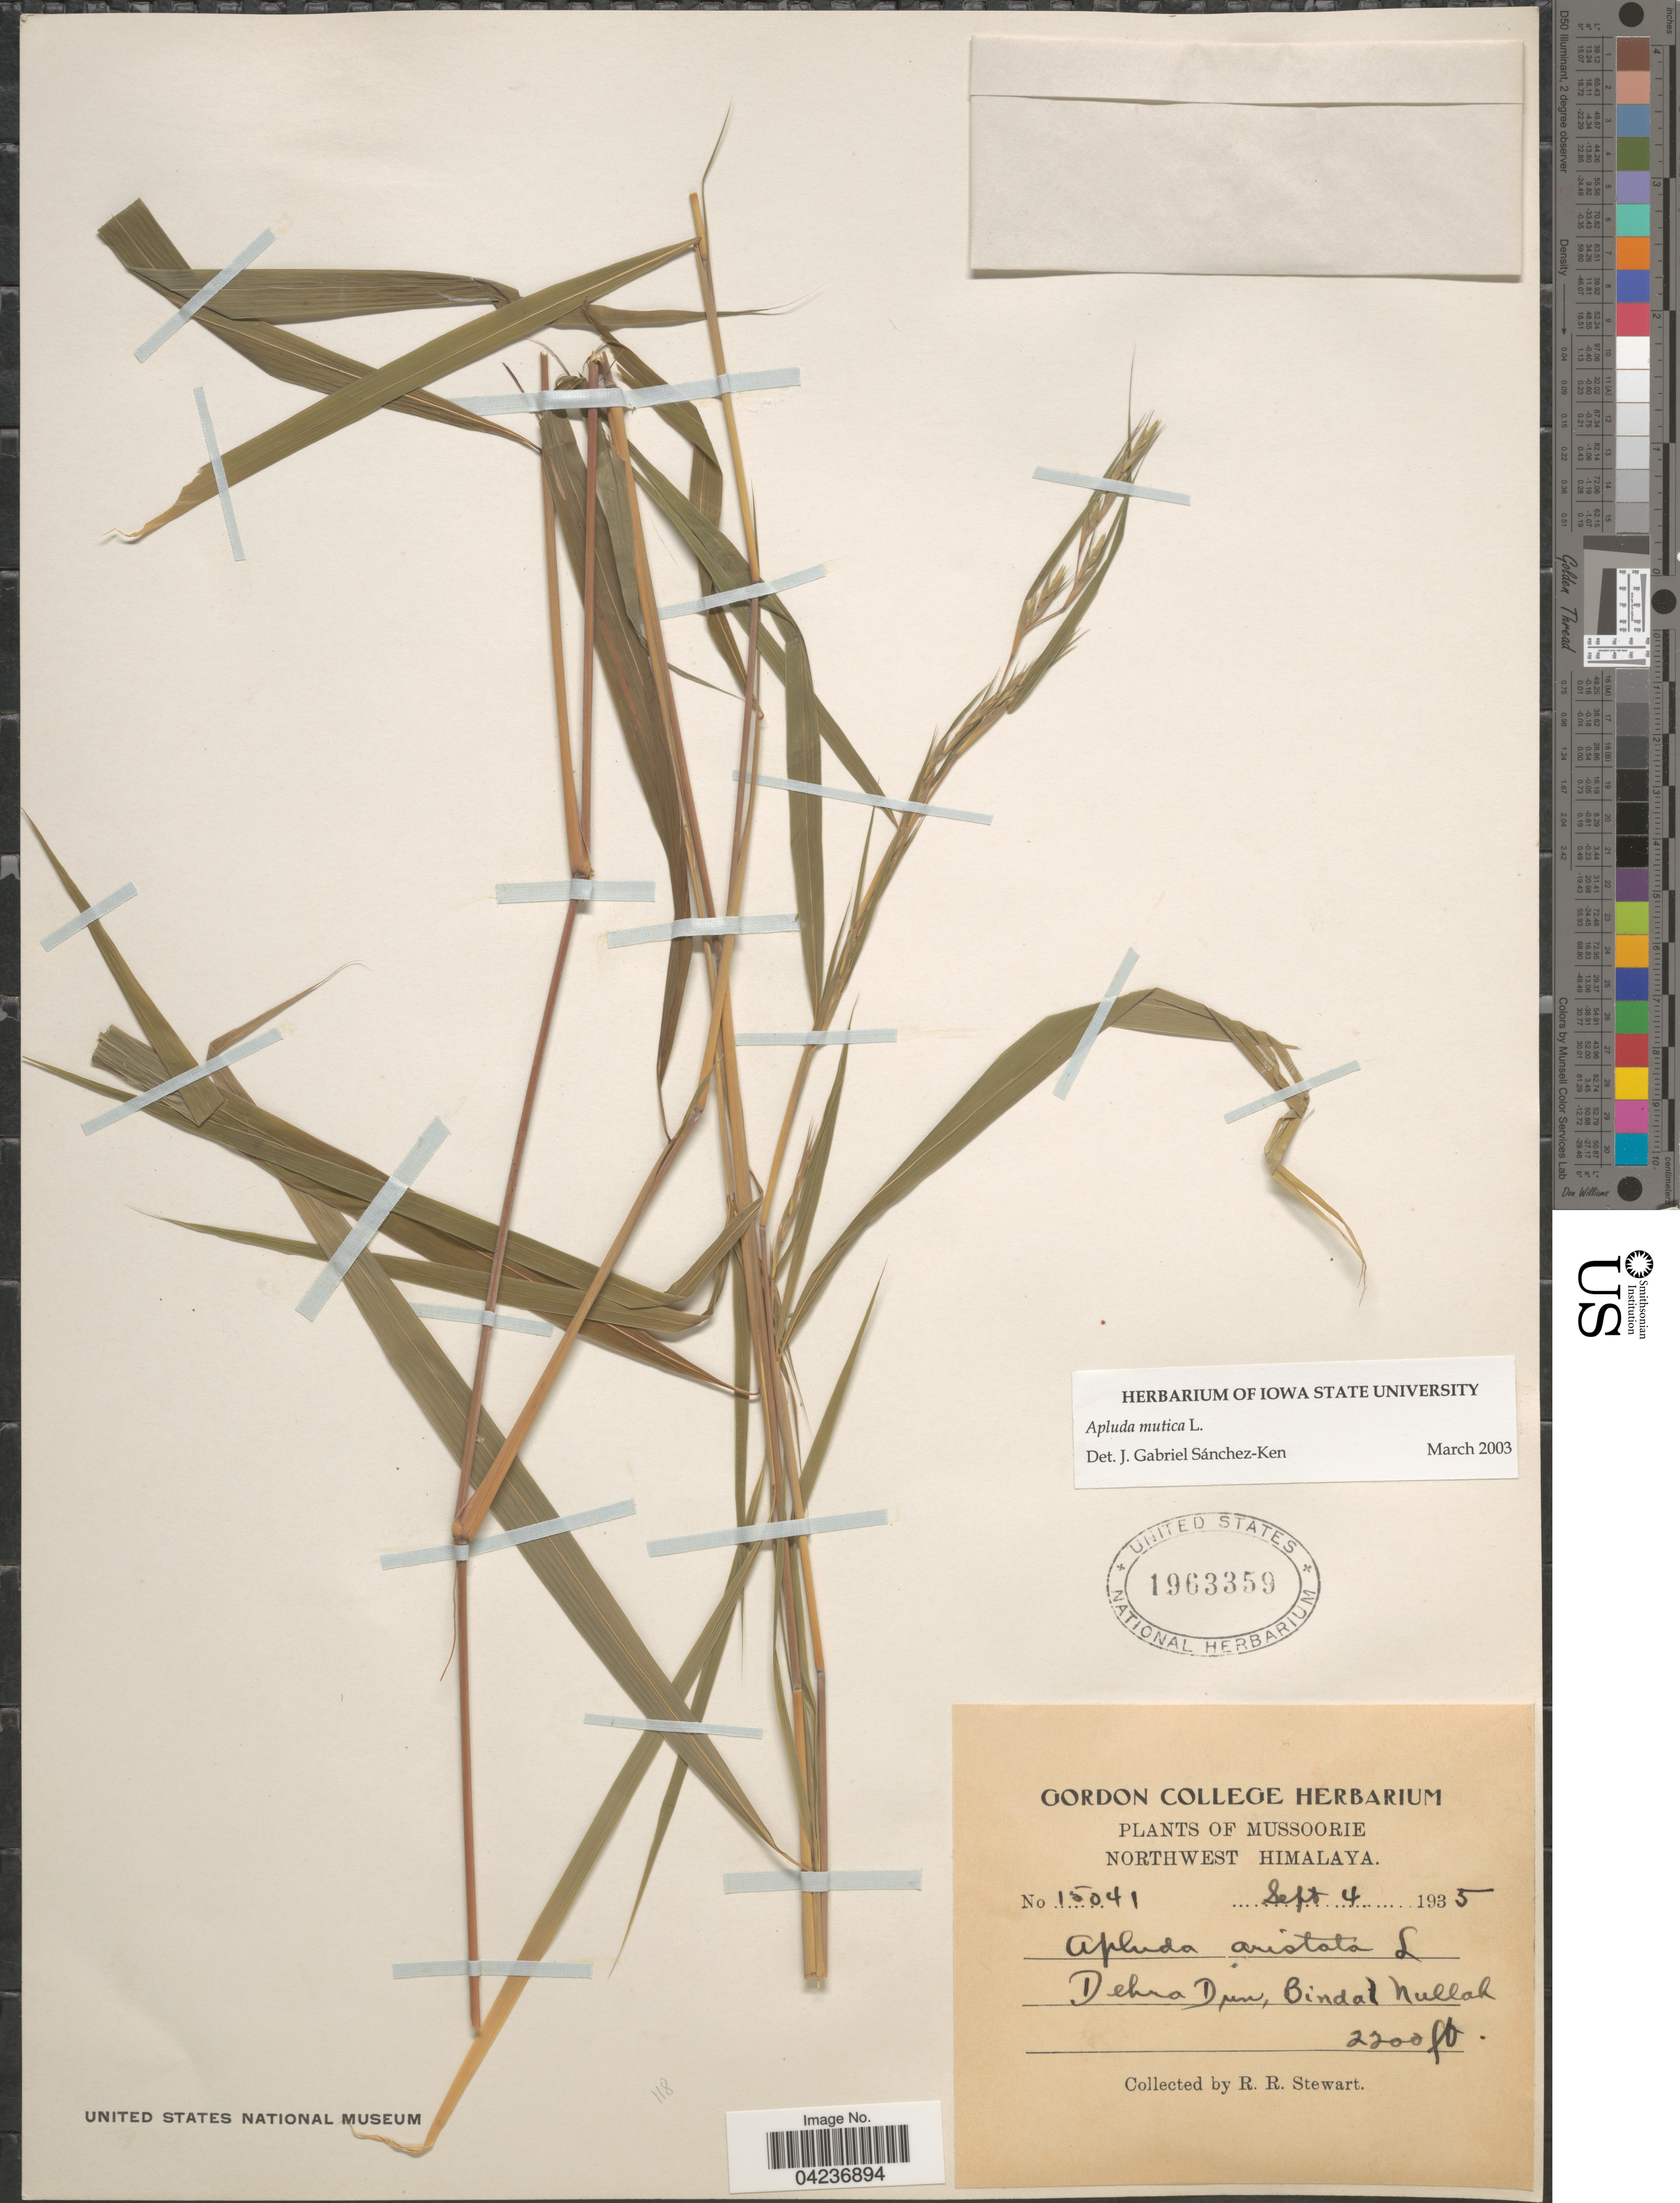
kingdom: Plantae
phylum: Tracheophyta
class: Liliopsida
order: Poales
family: Poaceae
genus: Apluda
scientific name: Apluda mutica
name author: L.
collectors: R. Stewart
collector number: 15041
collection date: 1935-09-04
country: India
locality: Mussoorie. Northwest Himalaya. Dehra Dun, Bindal Nullah.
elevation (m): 671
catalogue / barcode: US 1963359